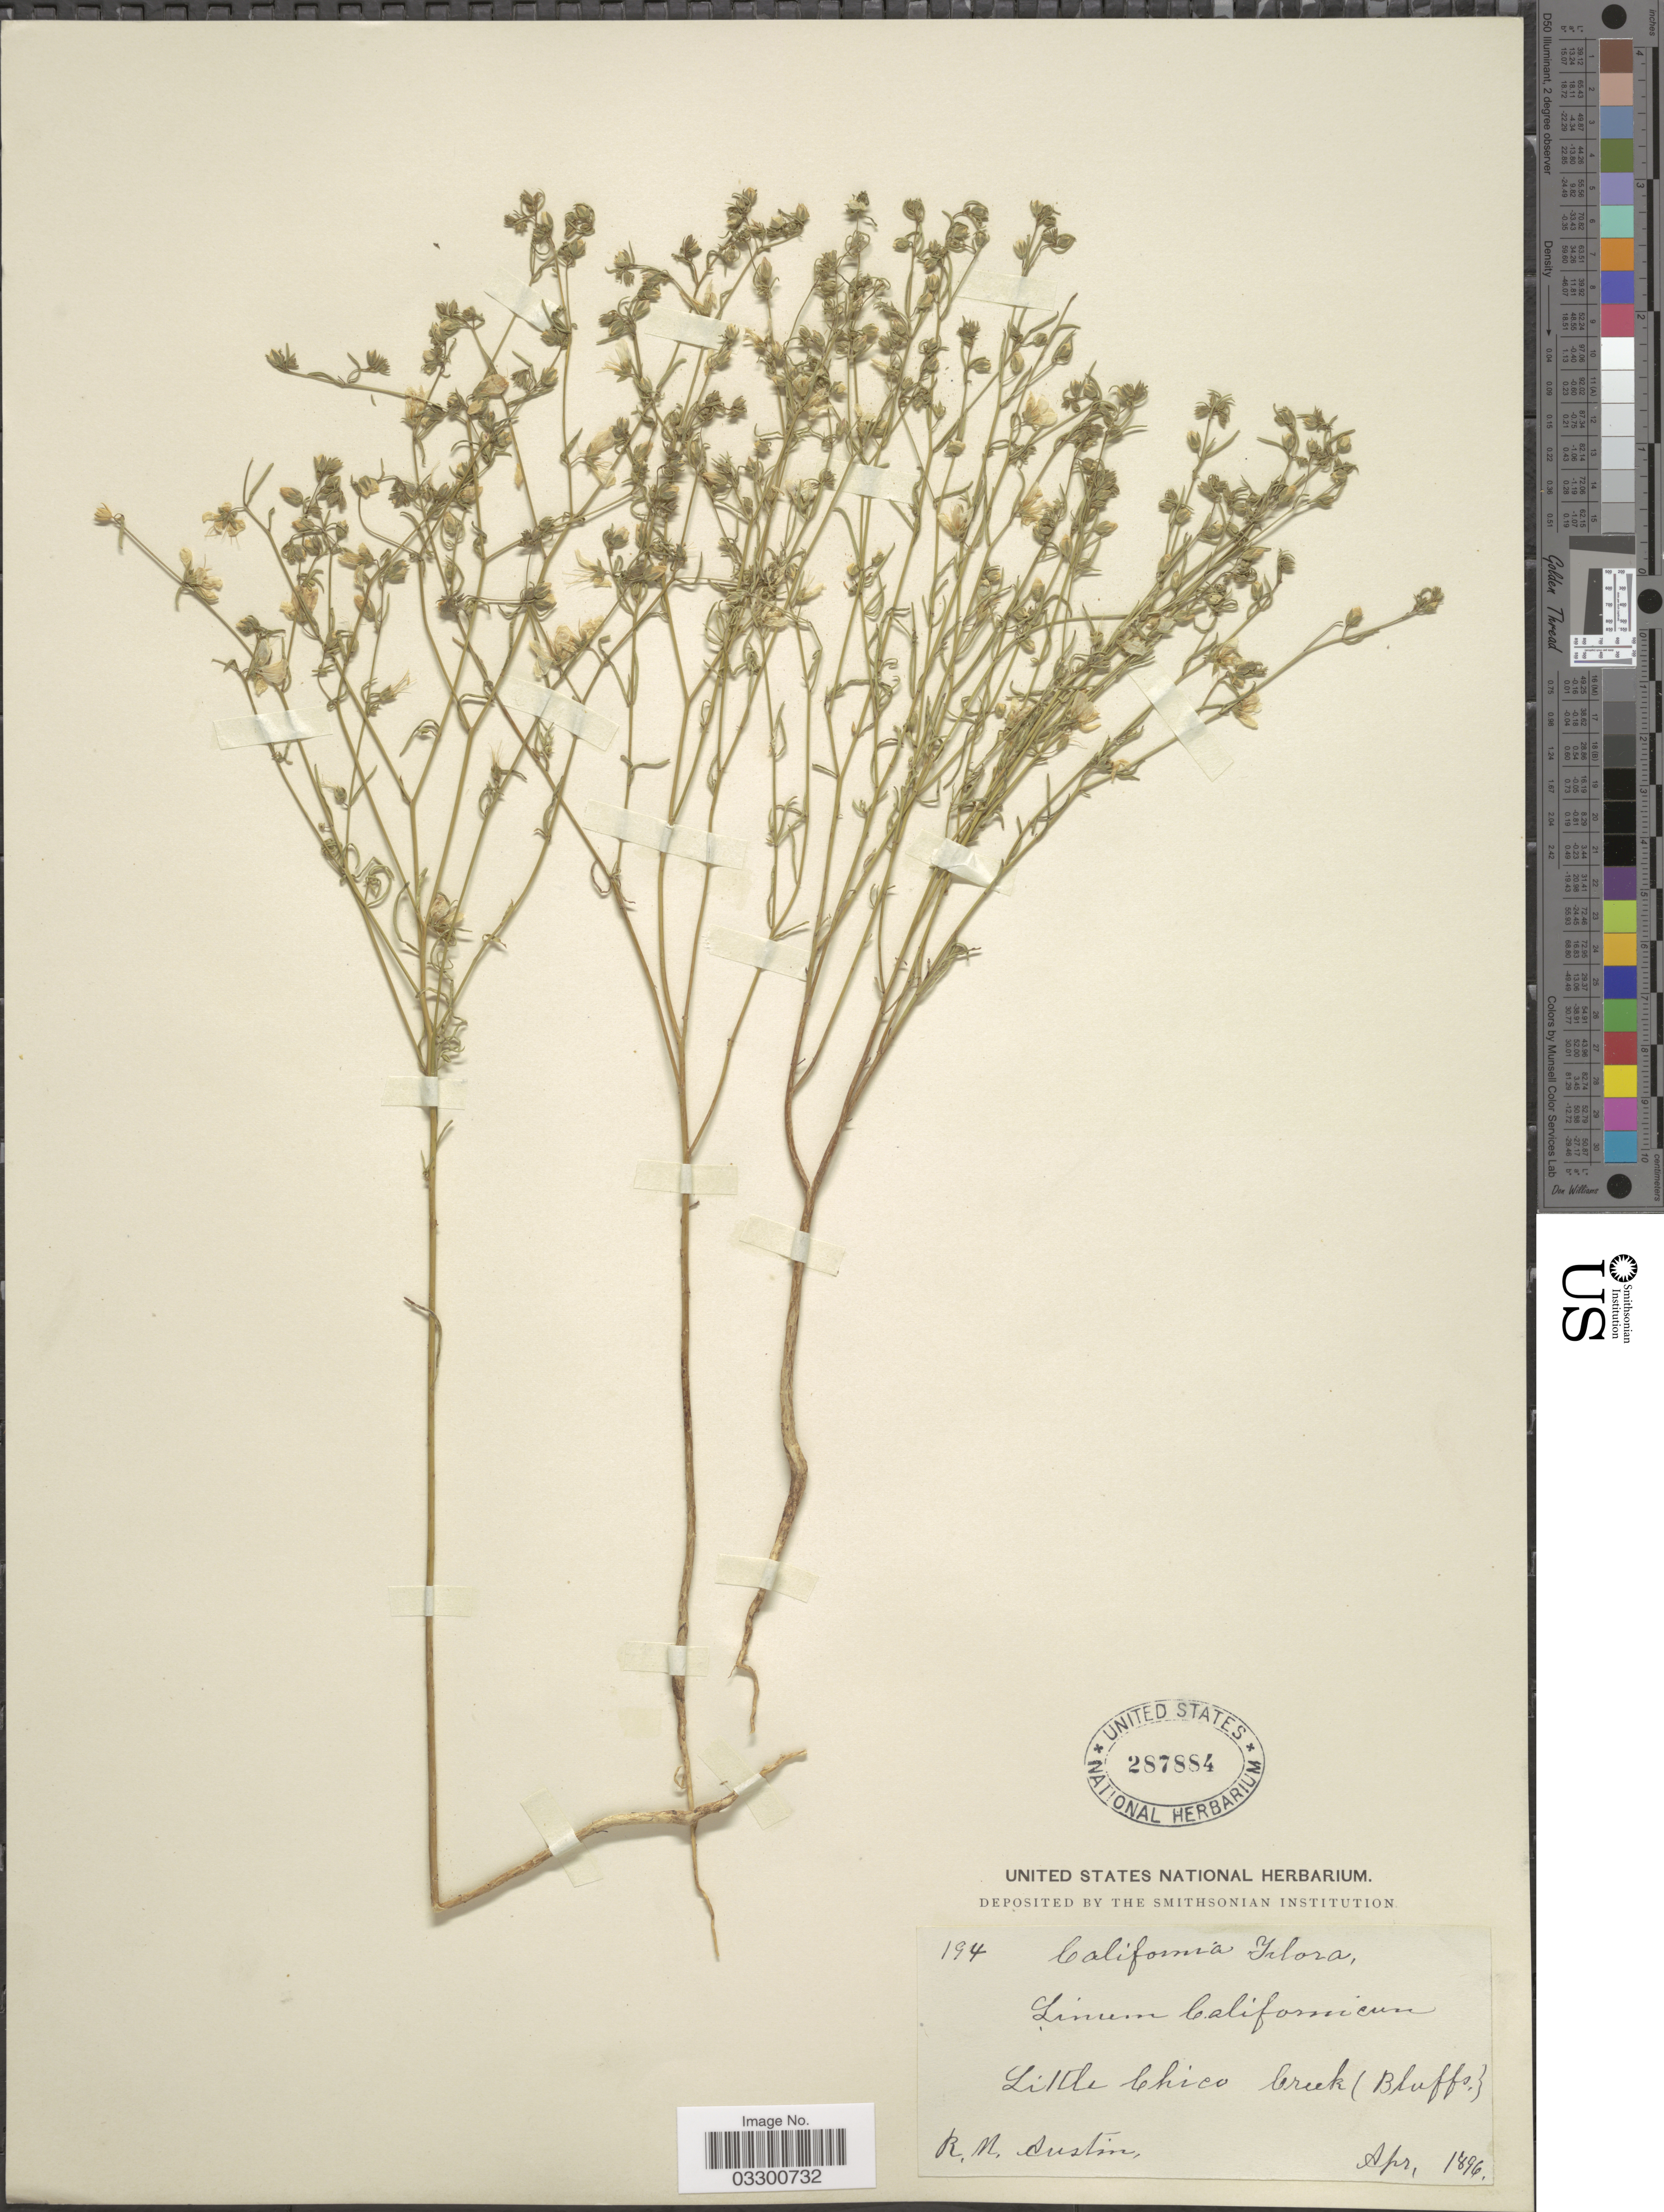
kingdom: Plantae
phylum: Tracheophyta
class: Magnoliopsida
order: Malpighiales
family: Linaceae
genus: Hesperolinon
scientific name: Hesperolinon californicum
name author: (Benth.) Small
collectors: R. Austin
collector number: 194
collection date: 1896-04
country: United States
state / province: California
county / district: Butte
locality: Little Chico Creek (Bluffs).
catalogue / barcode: US 287884